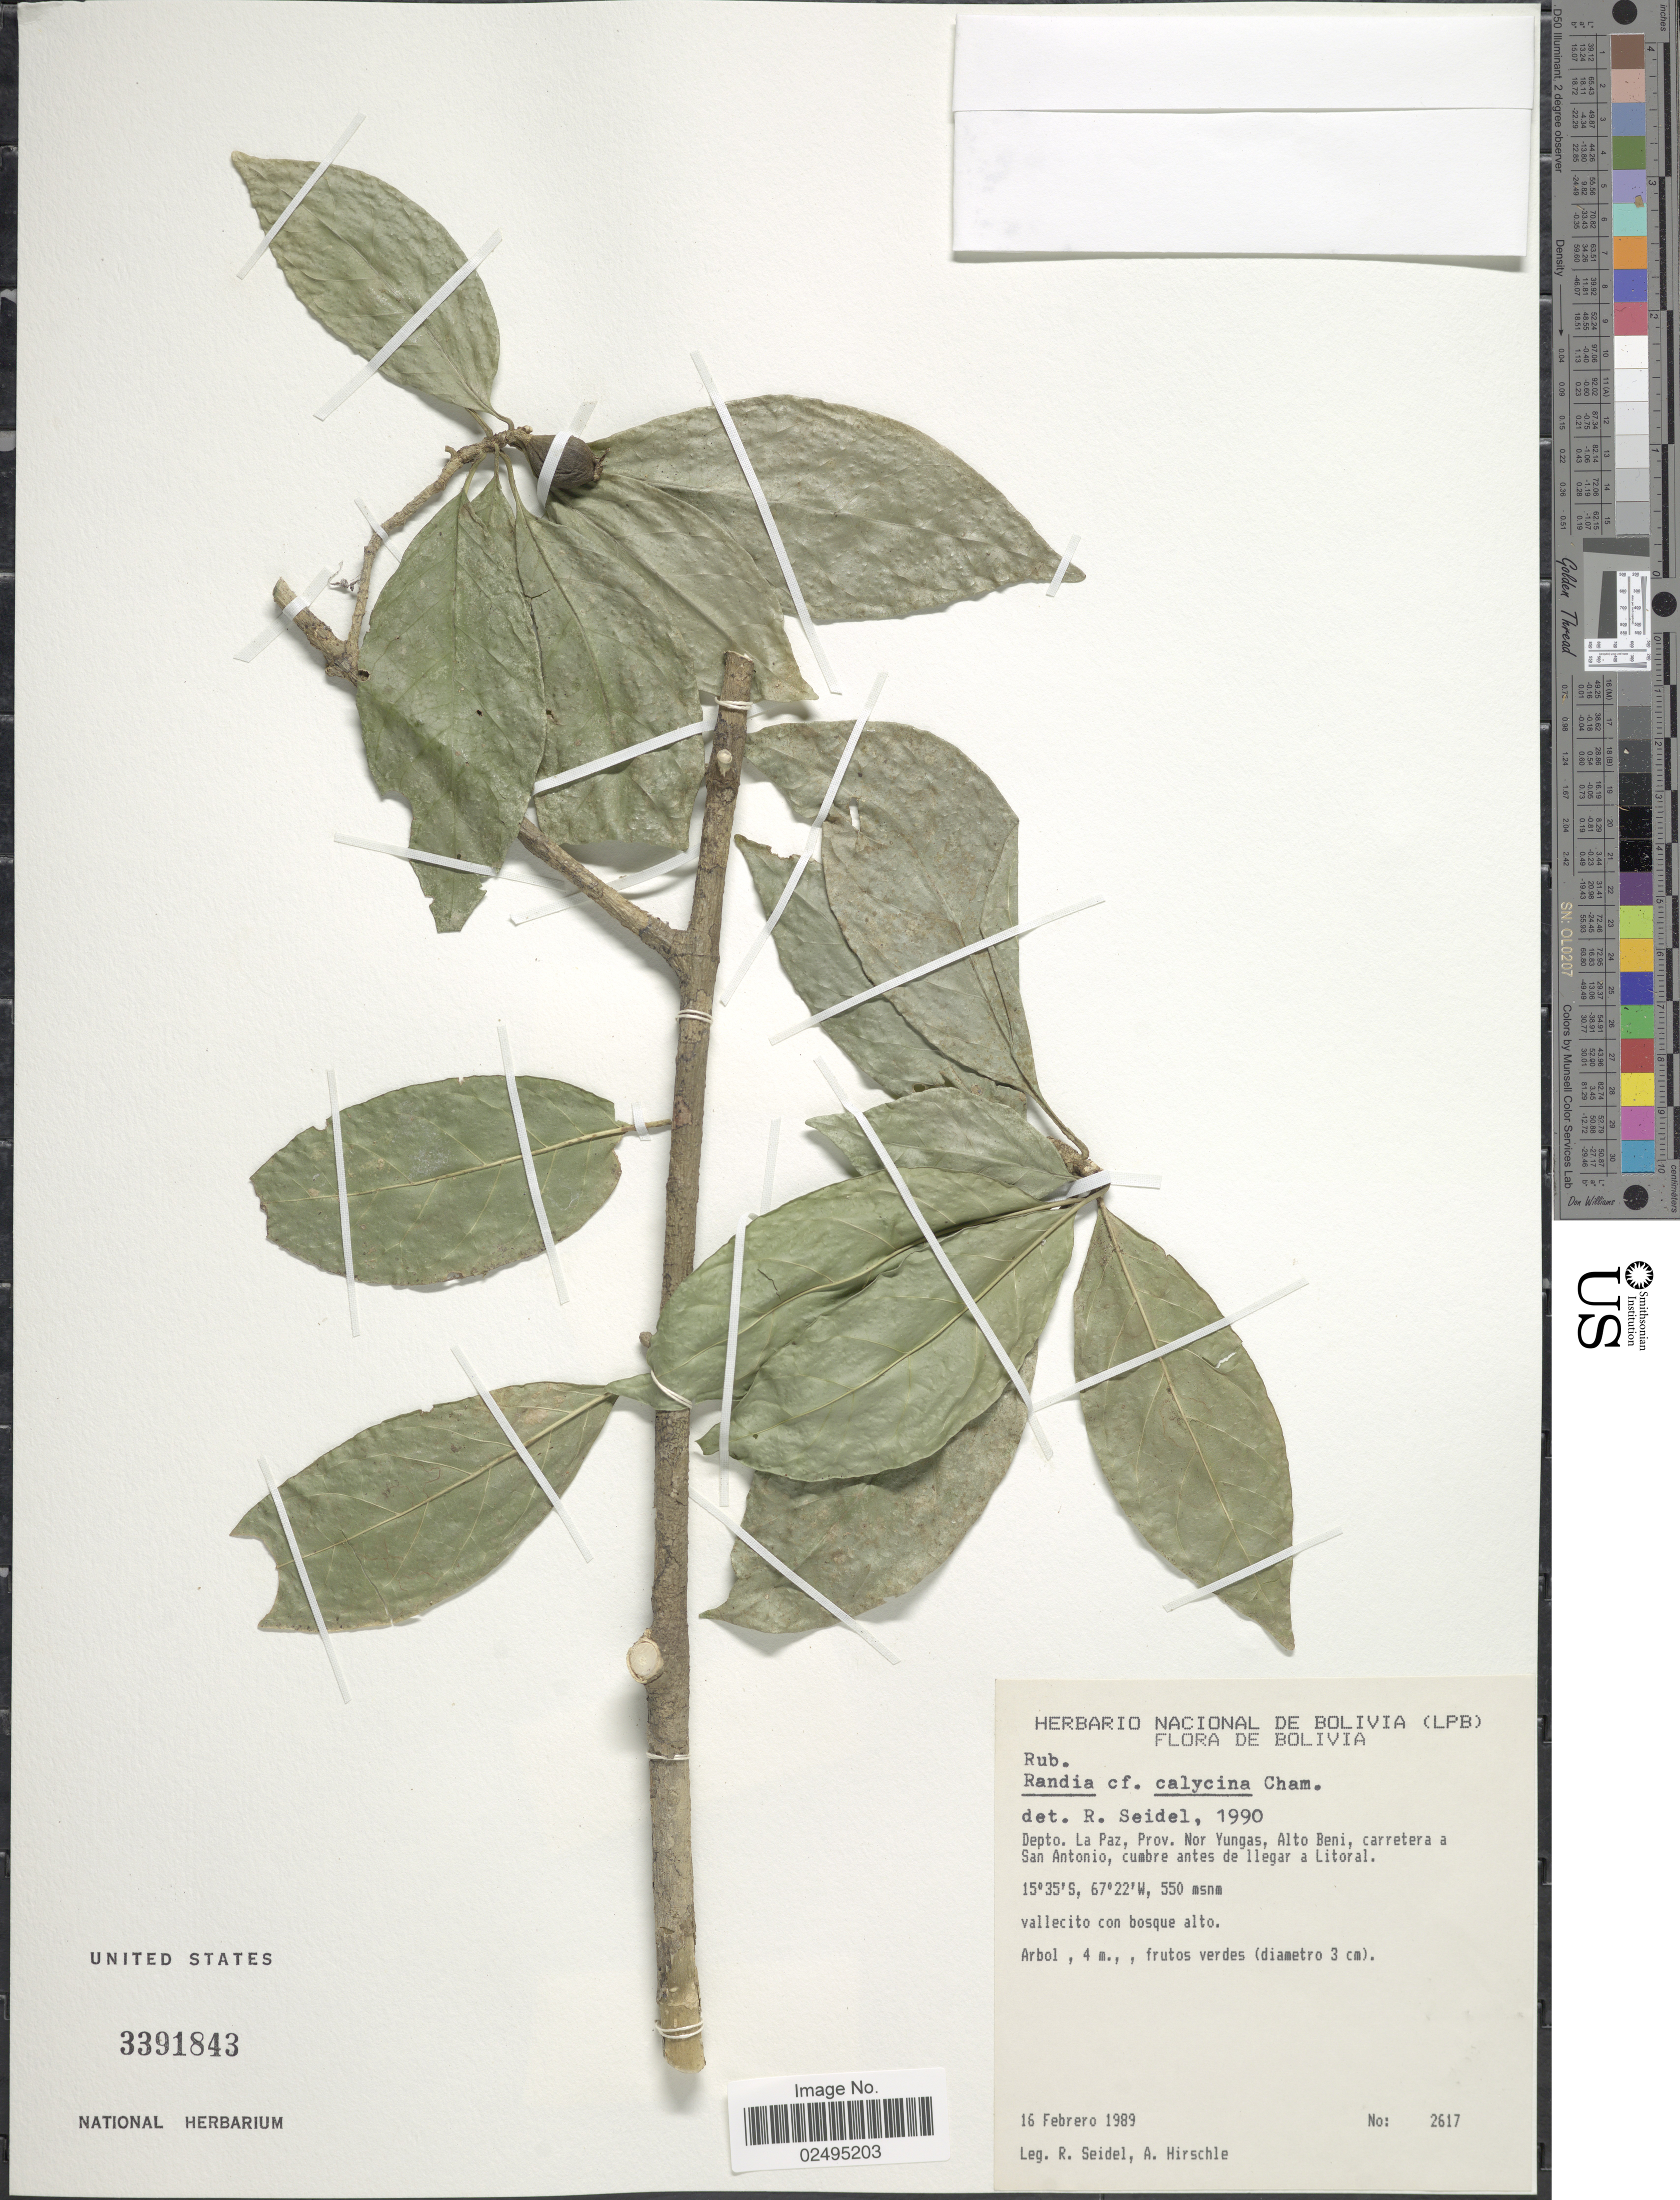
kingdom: Plantae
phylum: Tracheophyta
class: Magnoliopsida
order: Gentianales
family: Rubiaceae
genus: Randia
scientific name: Randia calycina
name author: Cham.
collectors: R. Seidel & A. Hirschle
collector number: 2617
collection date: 1989-02-16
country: Bolivia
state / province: La Paz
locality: Depto. La Paz, Prov. Nor Yungas, Alto Beni, carretera a San Antonio, cumbre antes de llegar a Litoral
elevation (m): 550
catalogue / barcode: US 3391843